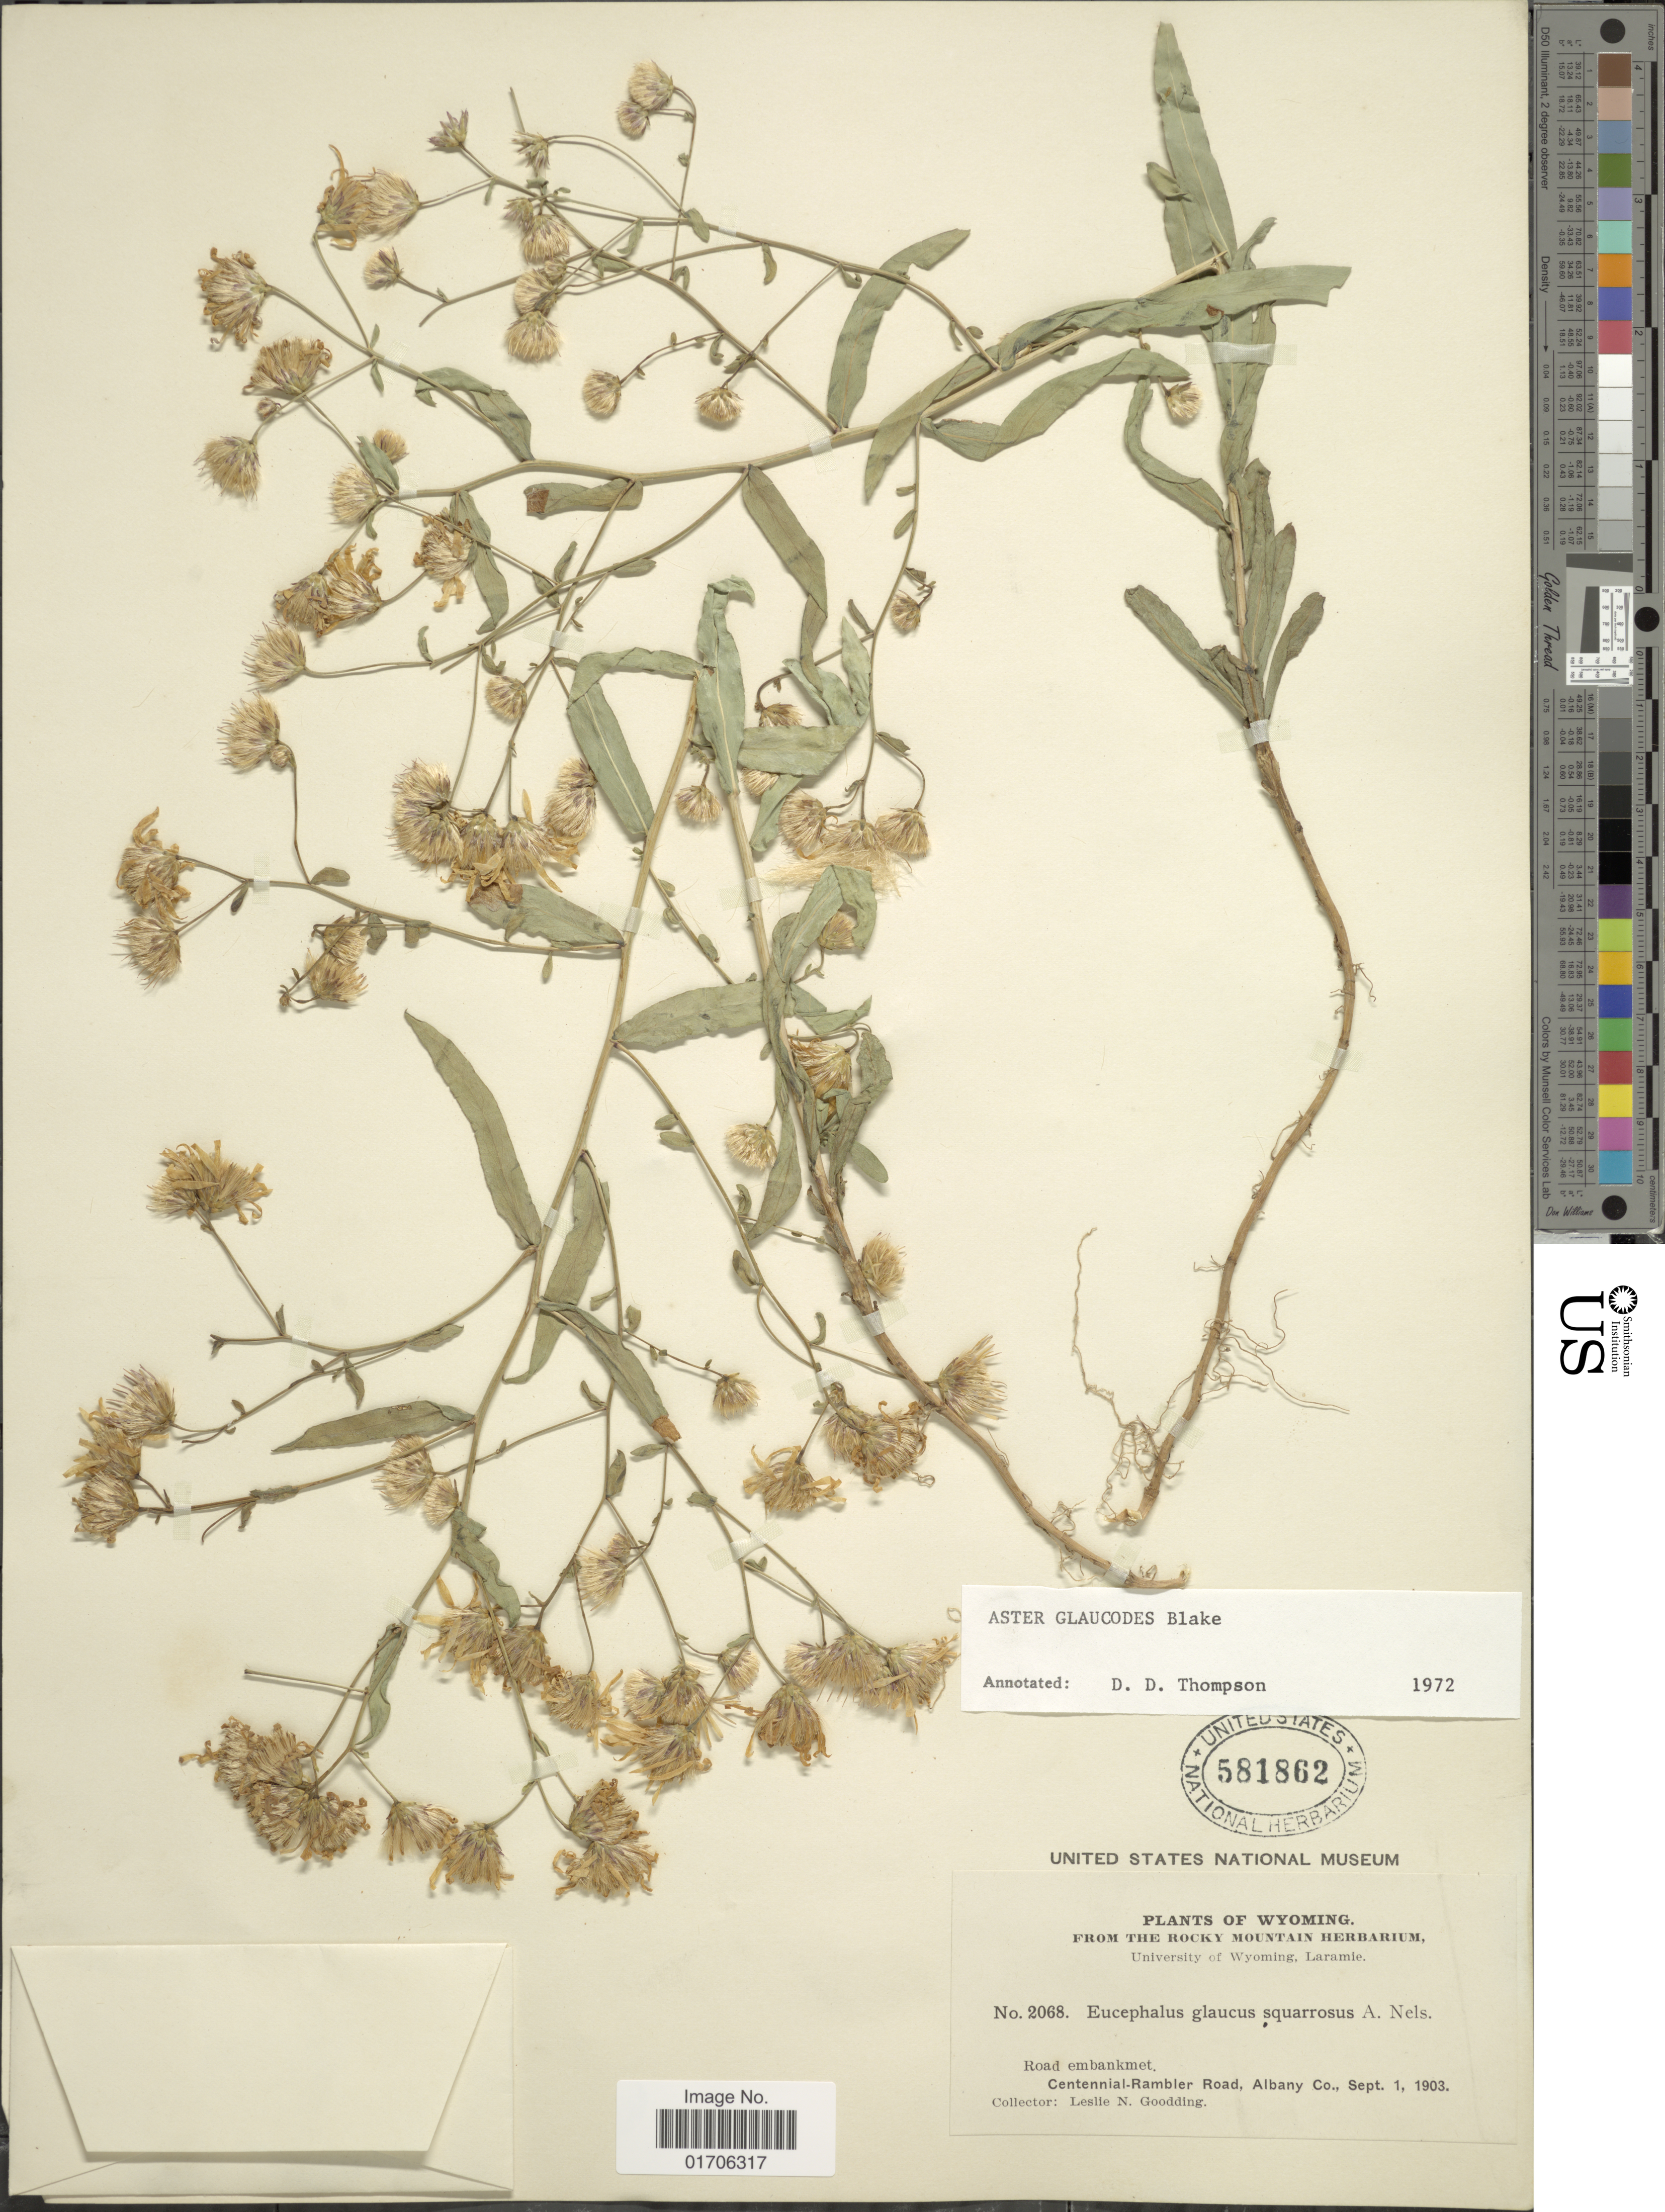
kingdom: Plantae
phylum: Tracheophyta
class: Magnoliopsida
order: Asterales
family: Asteraceae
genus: Eurybia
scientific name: Eurybia glauca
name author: (Nutt.) G.L. Nesom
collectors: L. N. Goodding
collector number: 2068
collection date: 1903-09-01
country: United States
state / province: Wyoming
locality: Wyoming. Road embankmet. Centennial-Rambler Road, Albany Co.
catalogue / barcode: US 581862